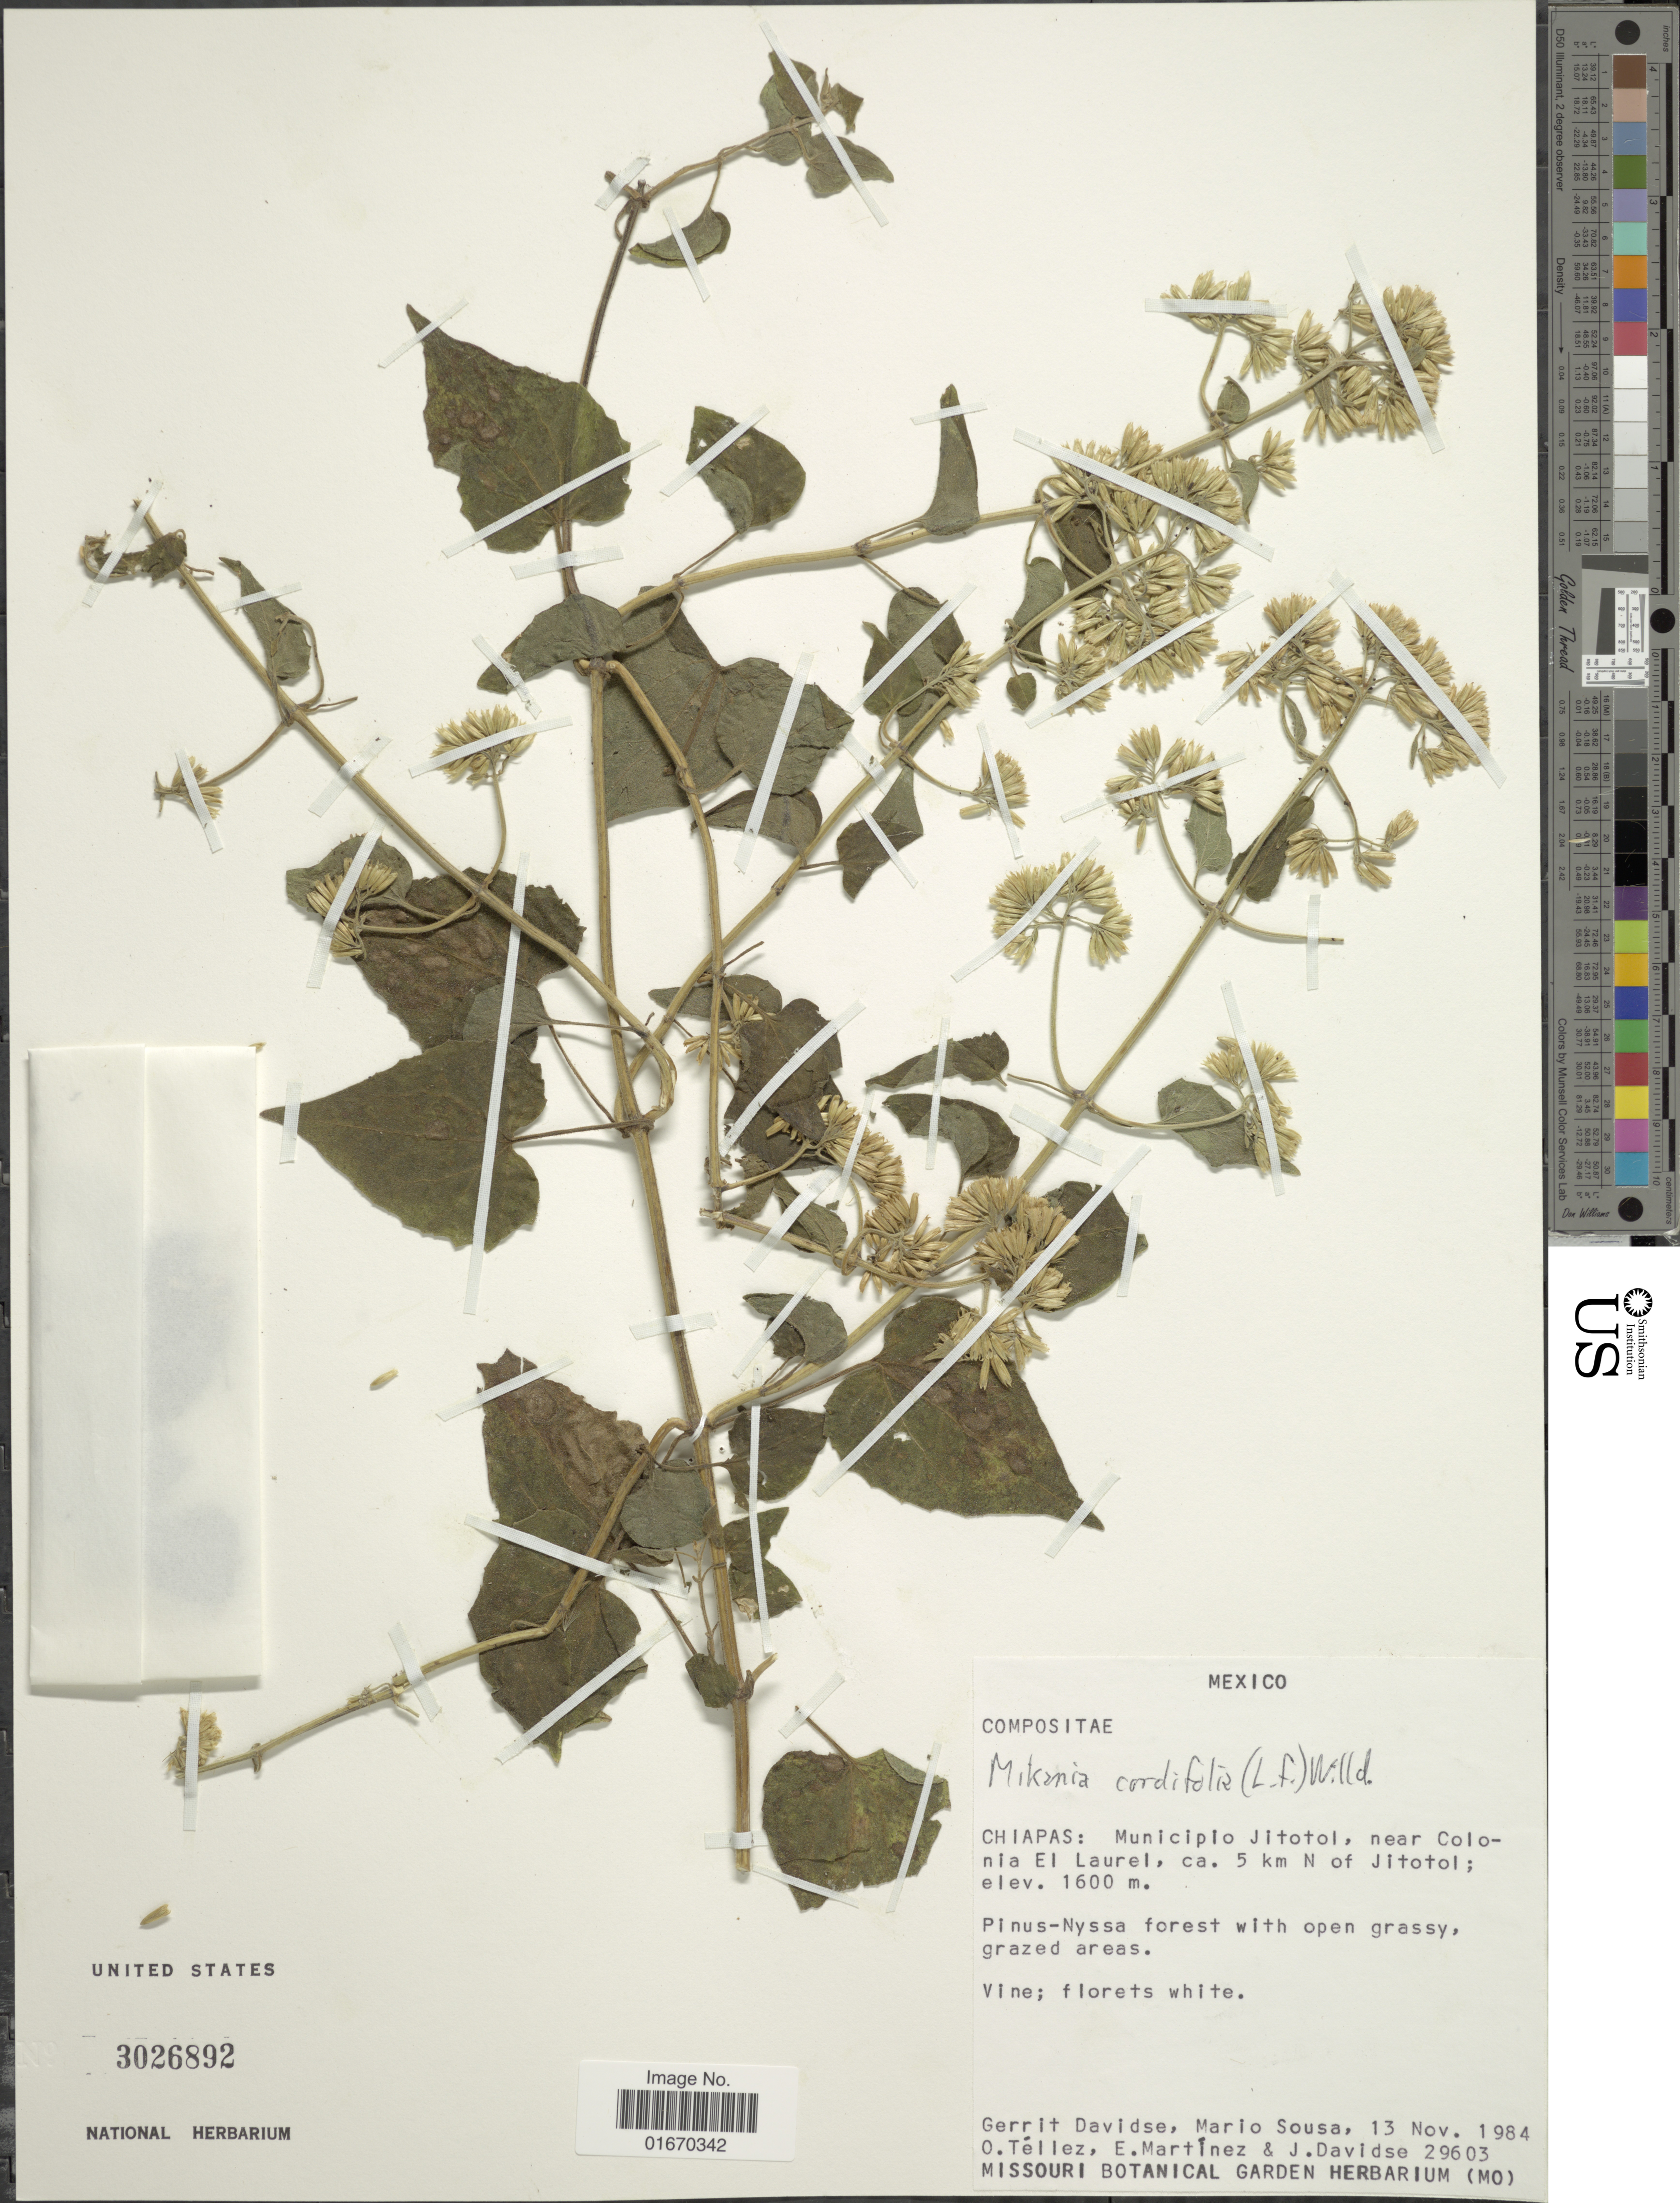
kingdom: Plantae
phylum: Tracheophyta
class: Magnoliopsida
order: Asterales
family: Asteraceae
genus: Mikania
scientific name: Mikania cordifolia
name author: Kunth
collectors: G. Davidse, M. Sousa S., O. Tellez, E. Martínez & J. Davidse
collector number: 29603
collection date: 1984-11-13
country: Mexico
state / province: Chiapas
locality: Municipio Jitotol, near Colonia El Laurel, ca 5 km N of Jitotol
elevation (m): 1600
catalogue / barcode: US 3026892